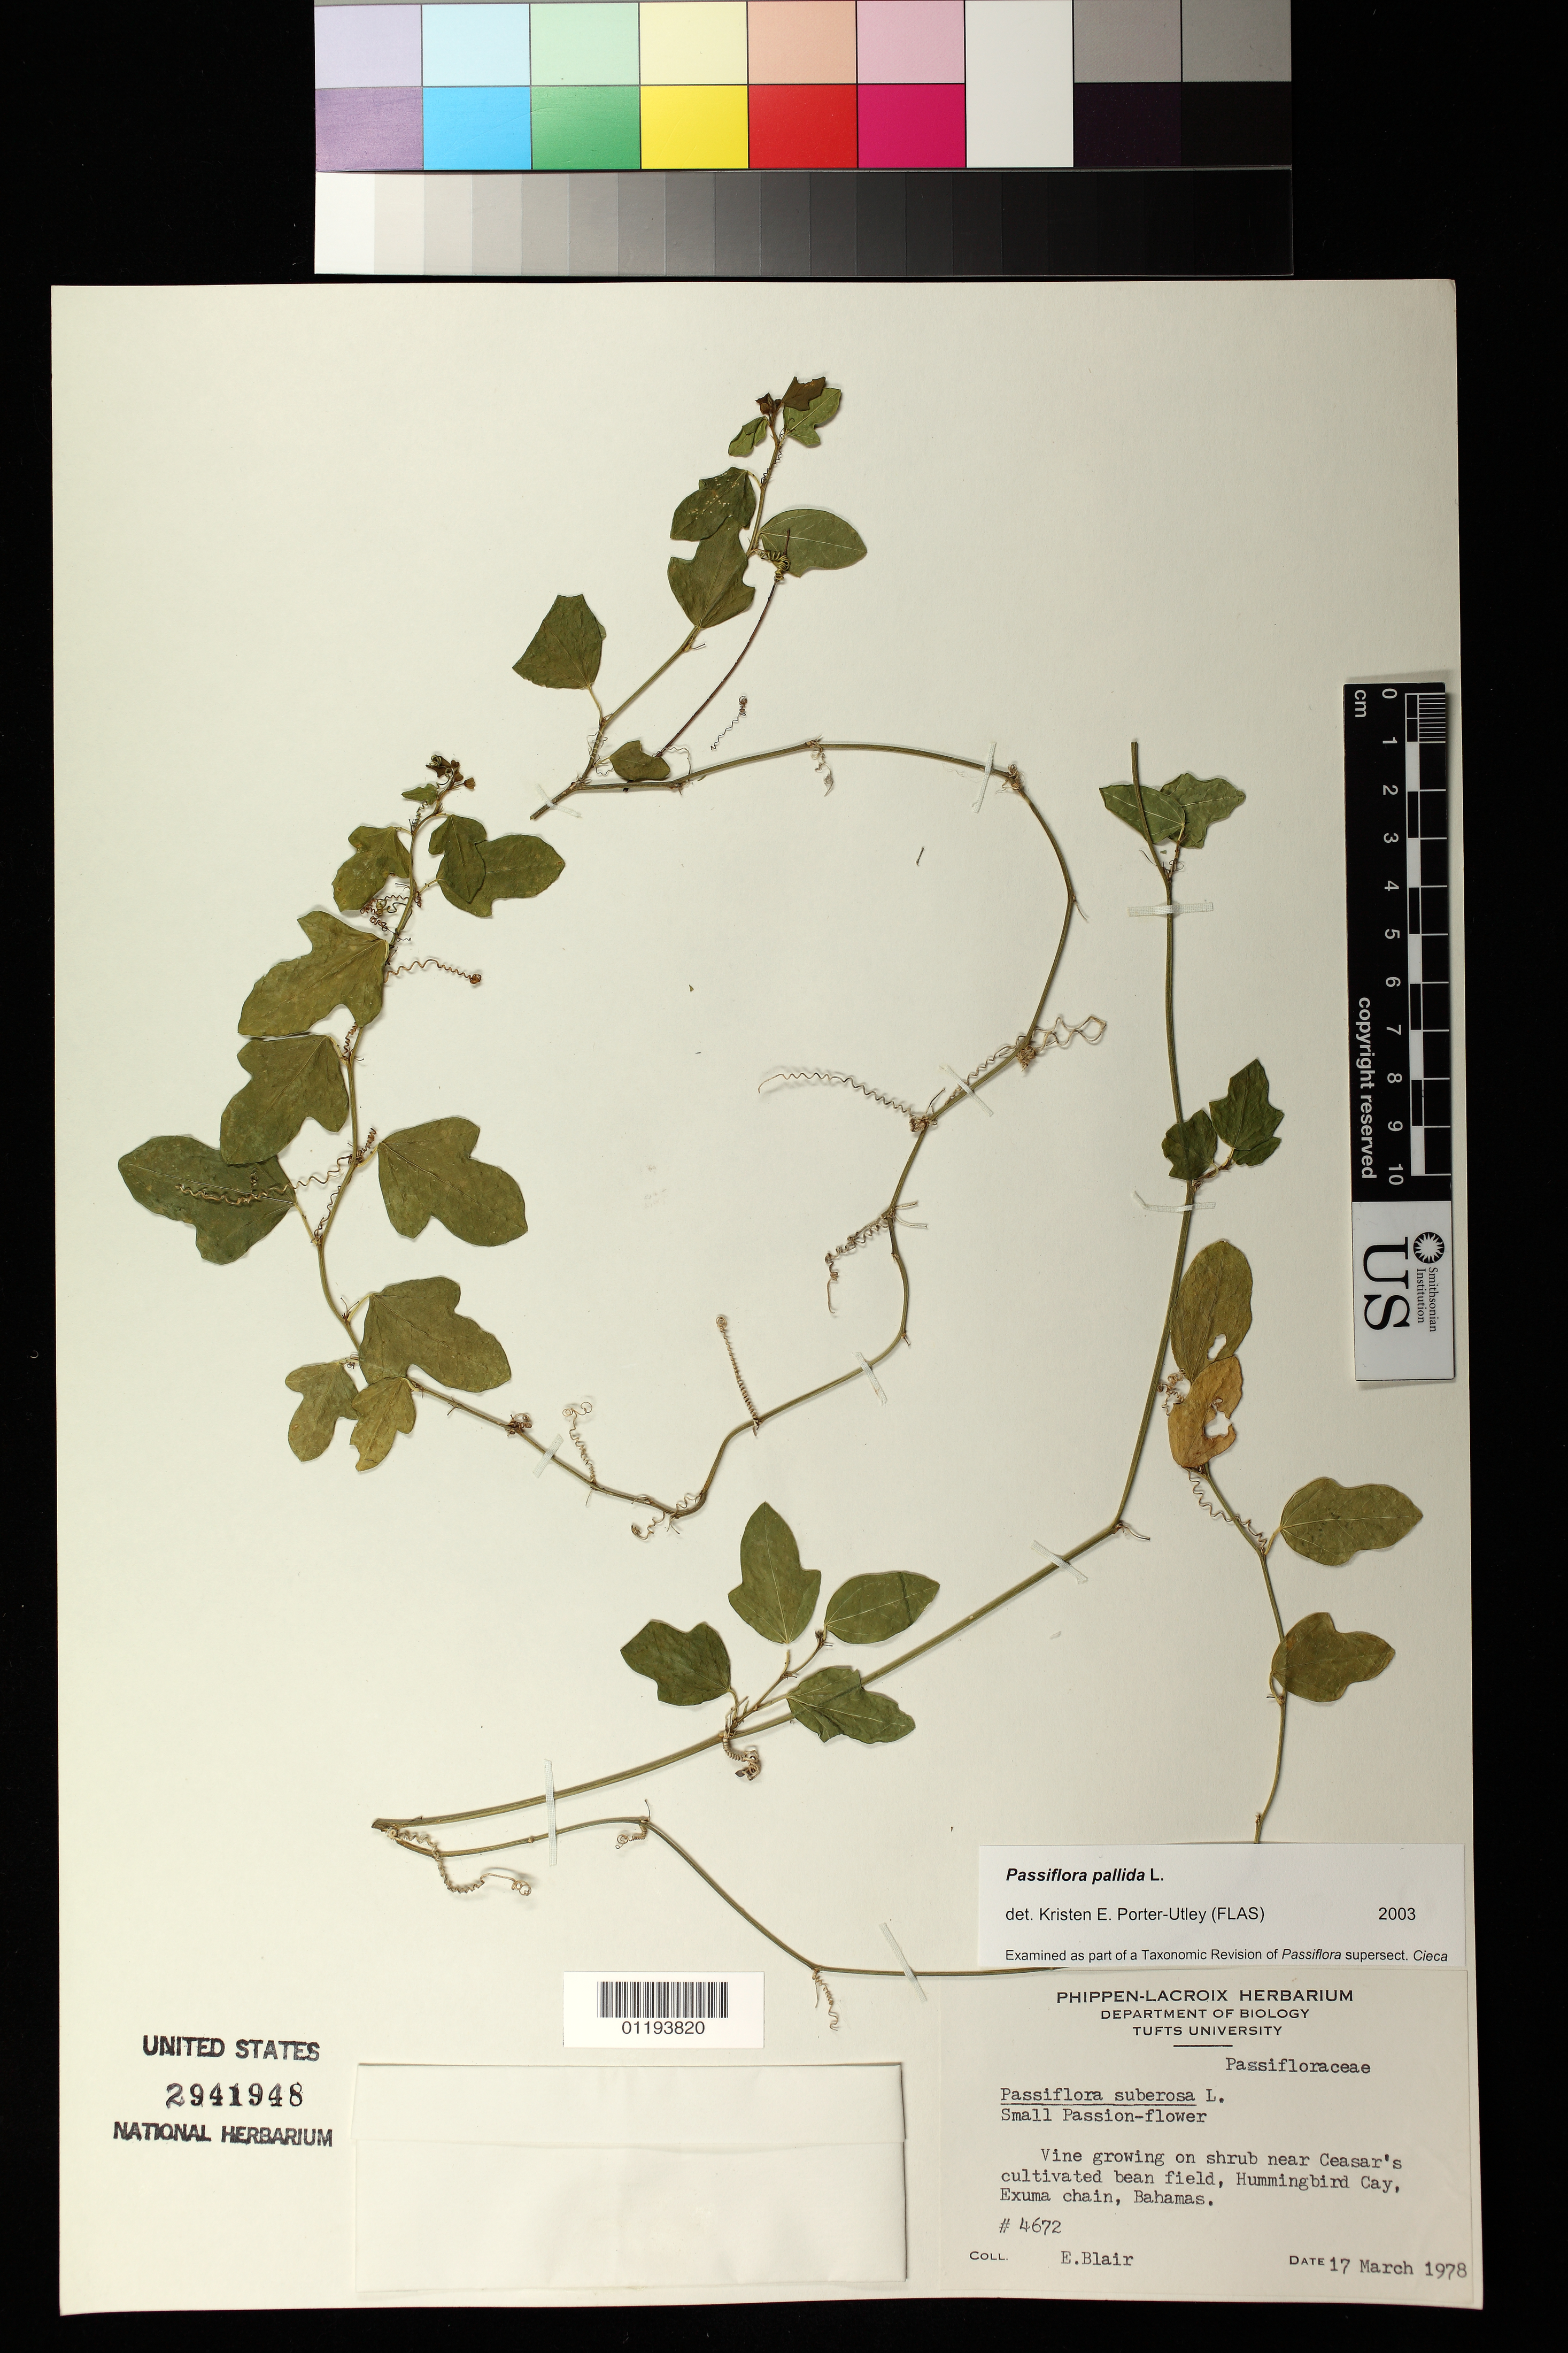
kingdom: Plantae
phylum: Tracheophyta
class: Magnoliopsida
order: Malpighiales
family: Passifloraceae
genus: Passiflora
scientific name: Passiflora pallida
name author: L.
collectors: E. Blair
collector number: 4672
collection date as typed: Mar 17 1978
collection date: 1978-03-17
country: Bahamas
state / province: Exuma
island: Hummingbird Cay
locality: Vine growing on shrub near Ceasar's cultivated bean field, Hummingbird Cay, Exuma [island] chain.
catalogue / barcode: US 2941948